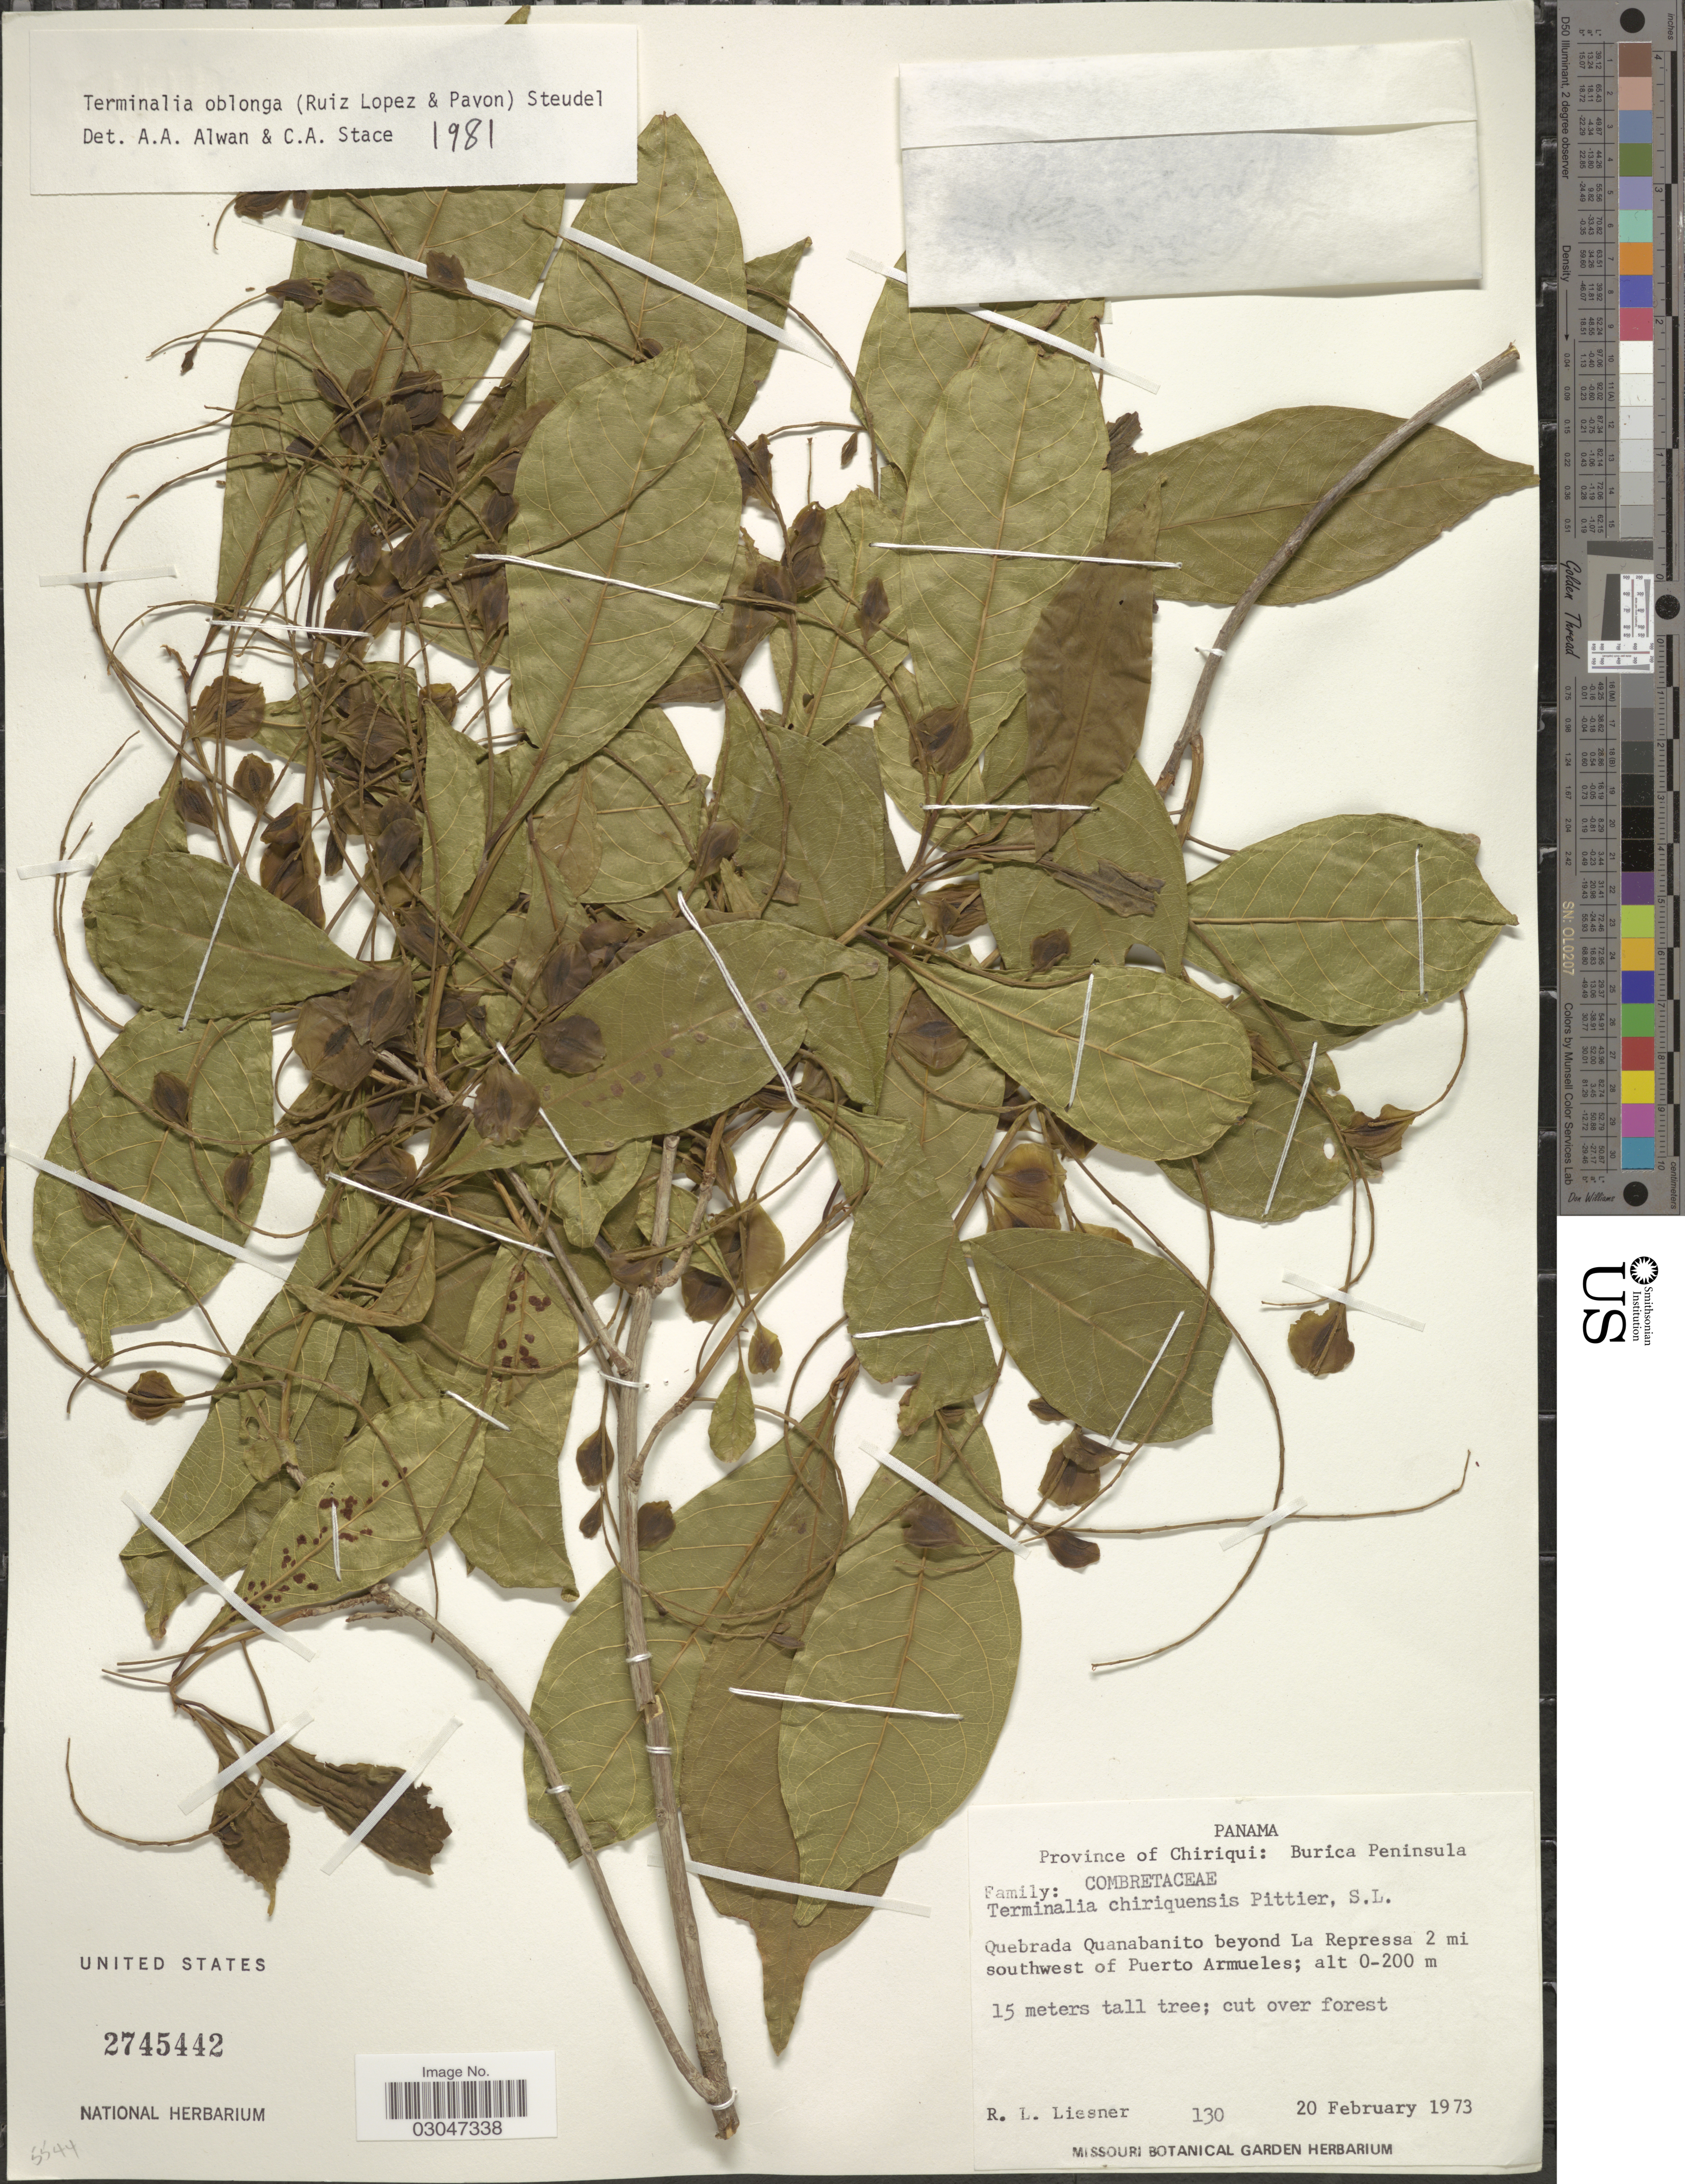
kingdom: Plantae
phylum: Tracheophyta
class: Magnoliopsida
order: Myrtales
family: Combretaceae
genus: Terminalia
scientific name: Terminalia oblonga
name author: (Ruiz & Pav.) Steud.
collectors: R. L. Liesner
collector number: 130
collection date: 1973-02-20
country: Panama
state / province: Chiriqui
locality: Burica Peninsula. Quebrada Quanabanito beyond La Repressa 2 mi southwest of Puerto Armueles.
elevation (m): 0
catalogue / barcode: US 2745442